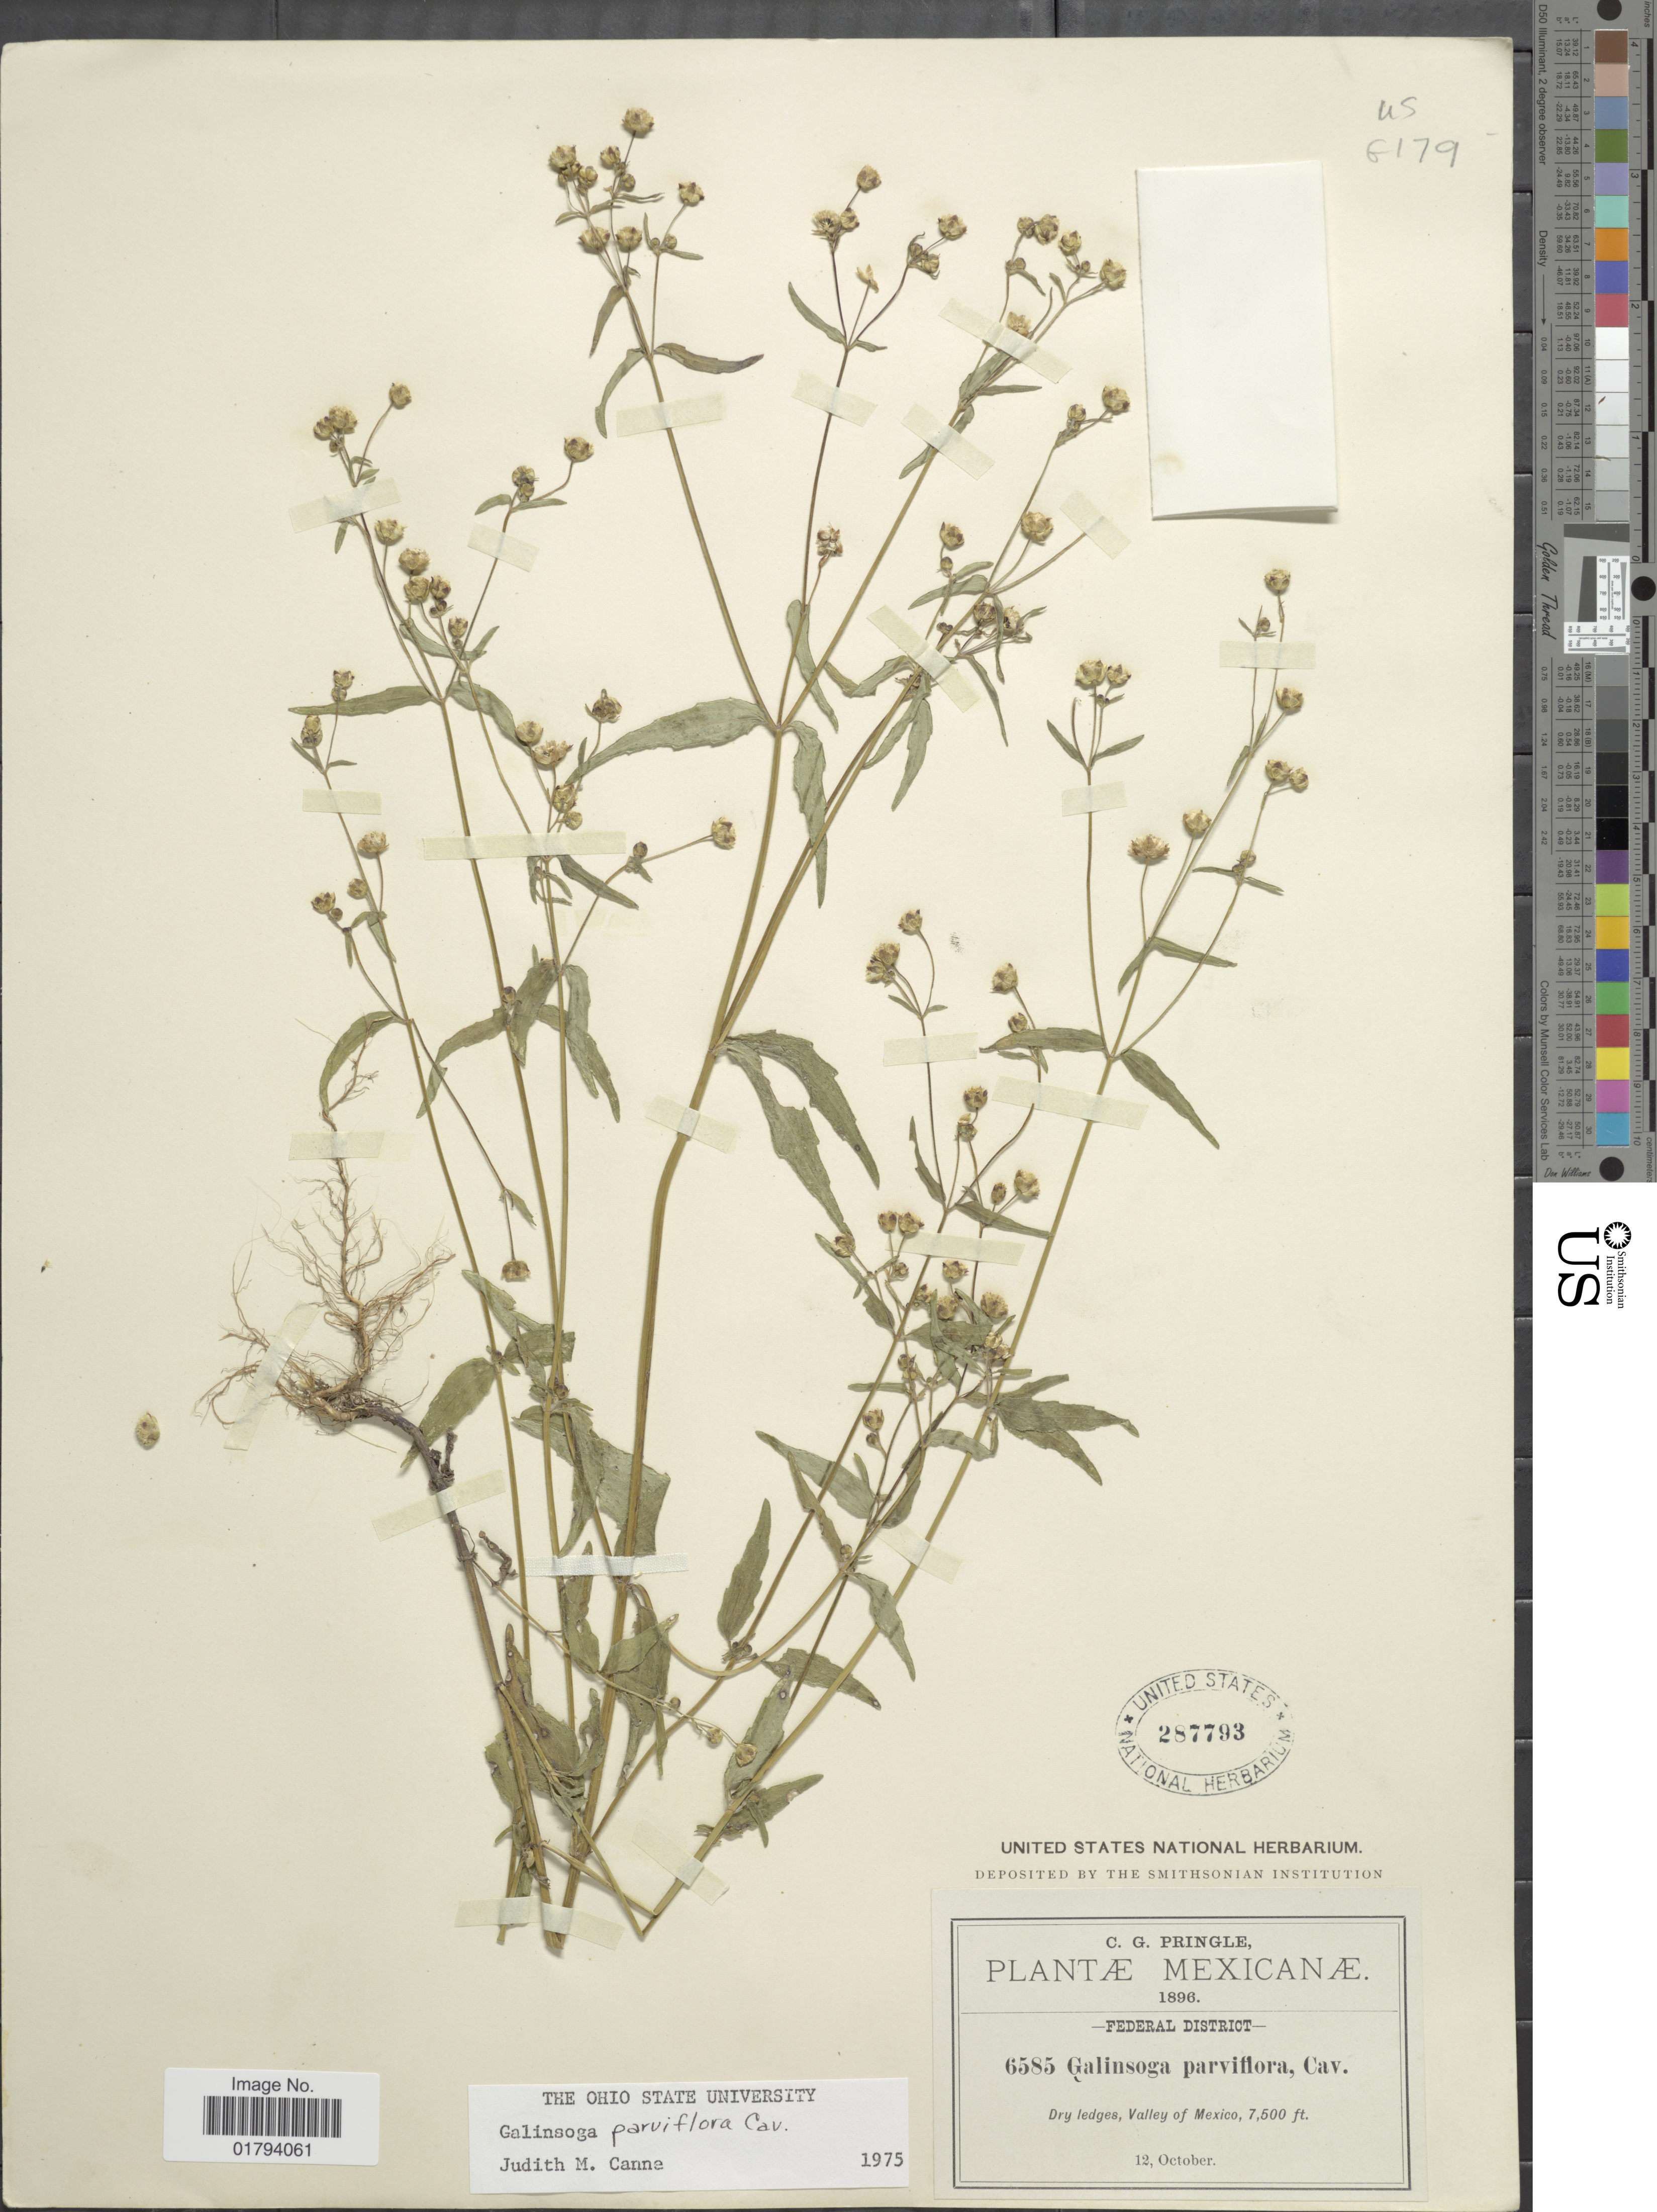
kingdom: Plantae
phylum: Tracheophyta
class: Magnoliopsida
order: Asterales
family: Asteraceae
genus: Galinsoga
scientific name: Galinsoga parviflora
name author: Cav.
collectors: C. G. Pringle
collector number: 6585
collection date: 1896-10-12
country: Mexico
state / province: Distrito Federal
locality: Dry ledges, Valley of Mexico.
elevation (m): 2286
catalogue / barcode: US 287793